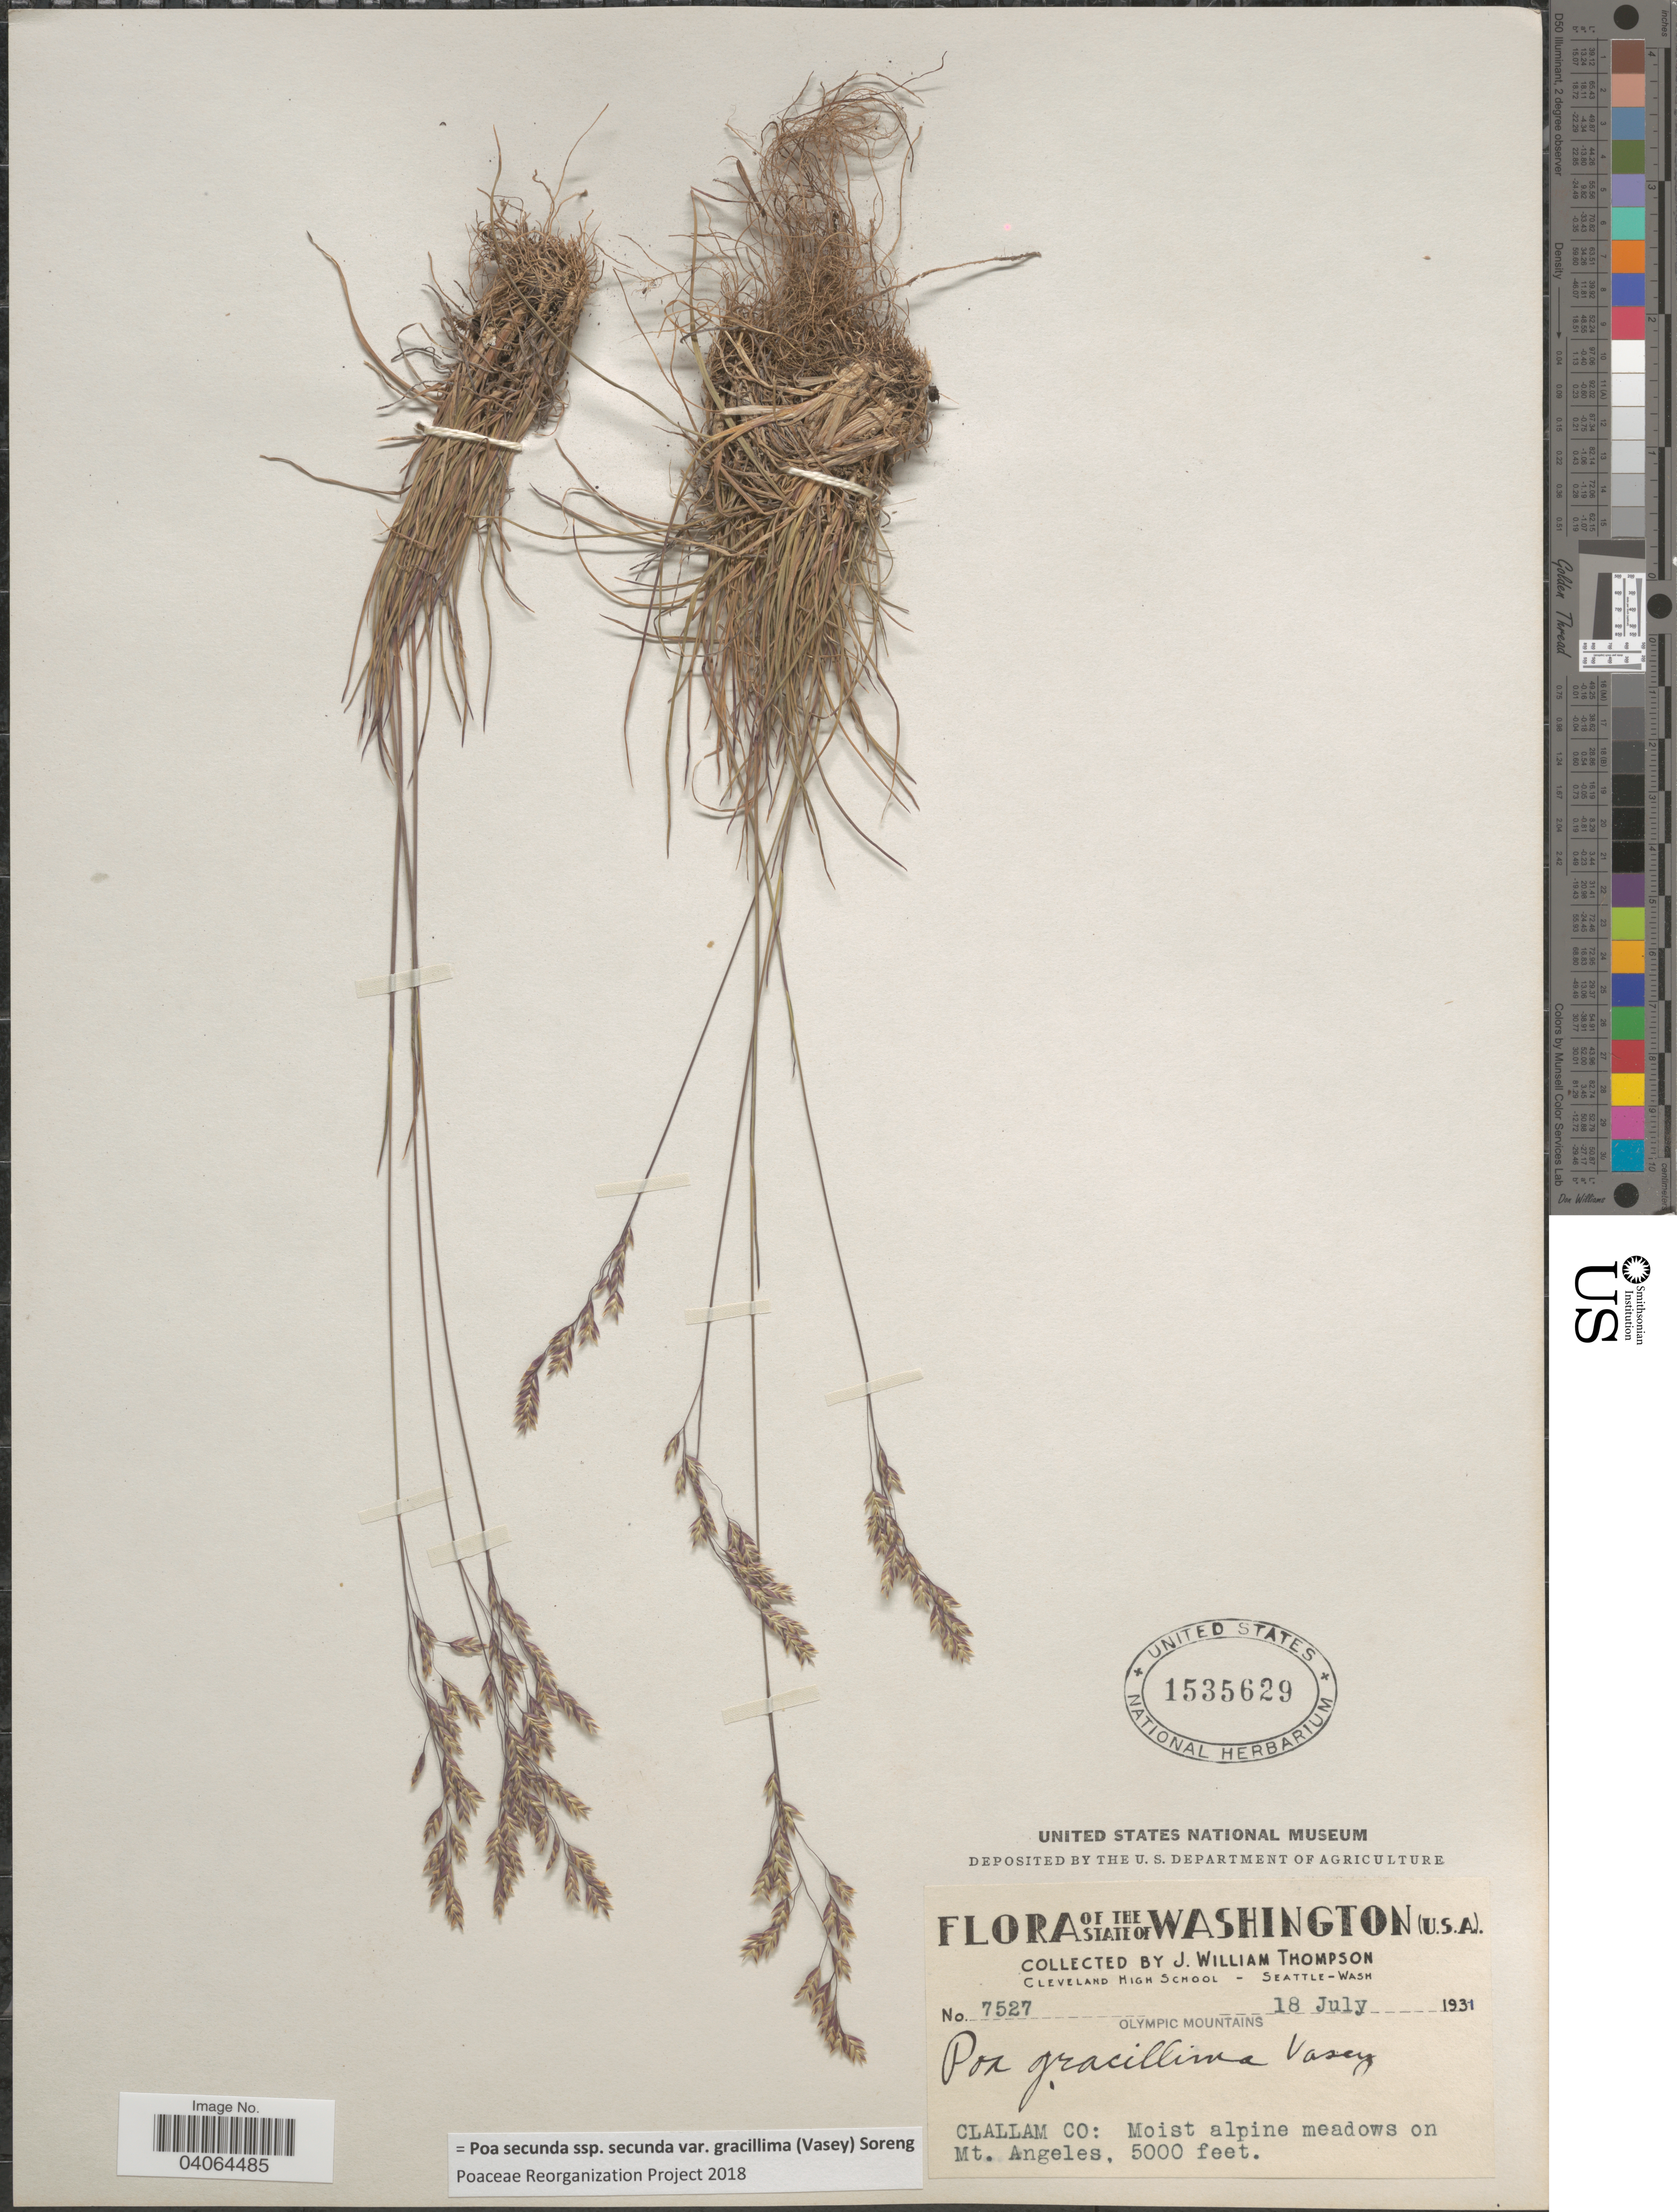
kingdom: Plantae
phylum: Tracheophyta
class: Liliopsida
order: Poales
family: Poaceae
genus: Poa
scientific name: Poa secunda subsp. secunda var. gracillima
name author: (Vasey) Soreng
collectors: J. W. Thompson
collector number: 7527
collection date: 1931-07-18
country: United States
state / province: Washington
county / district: Clallam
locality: Clallam Co: Moist alpine meadows on Mt. Angeles.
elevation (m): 1524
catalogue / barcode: US 1535629